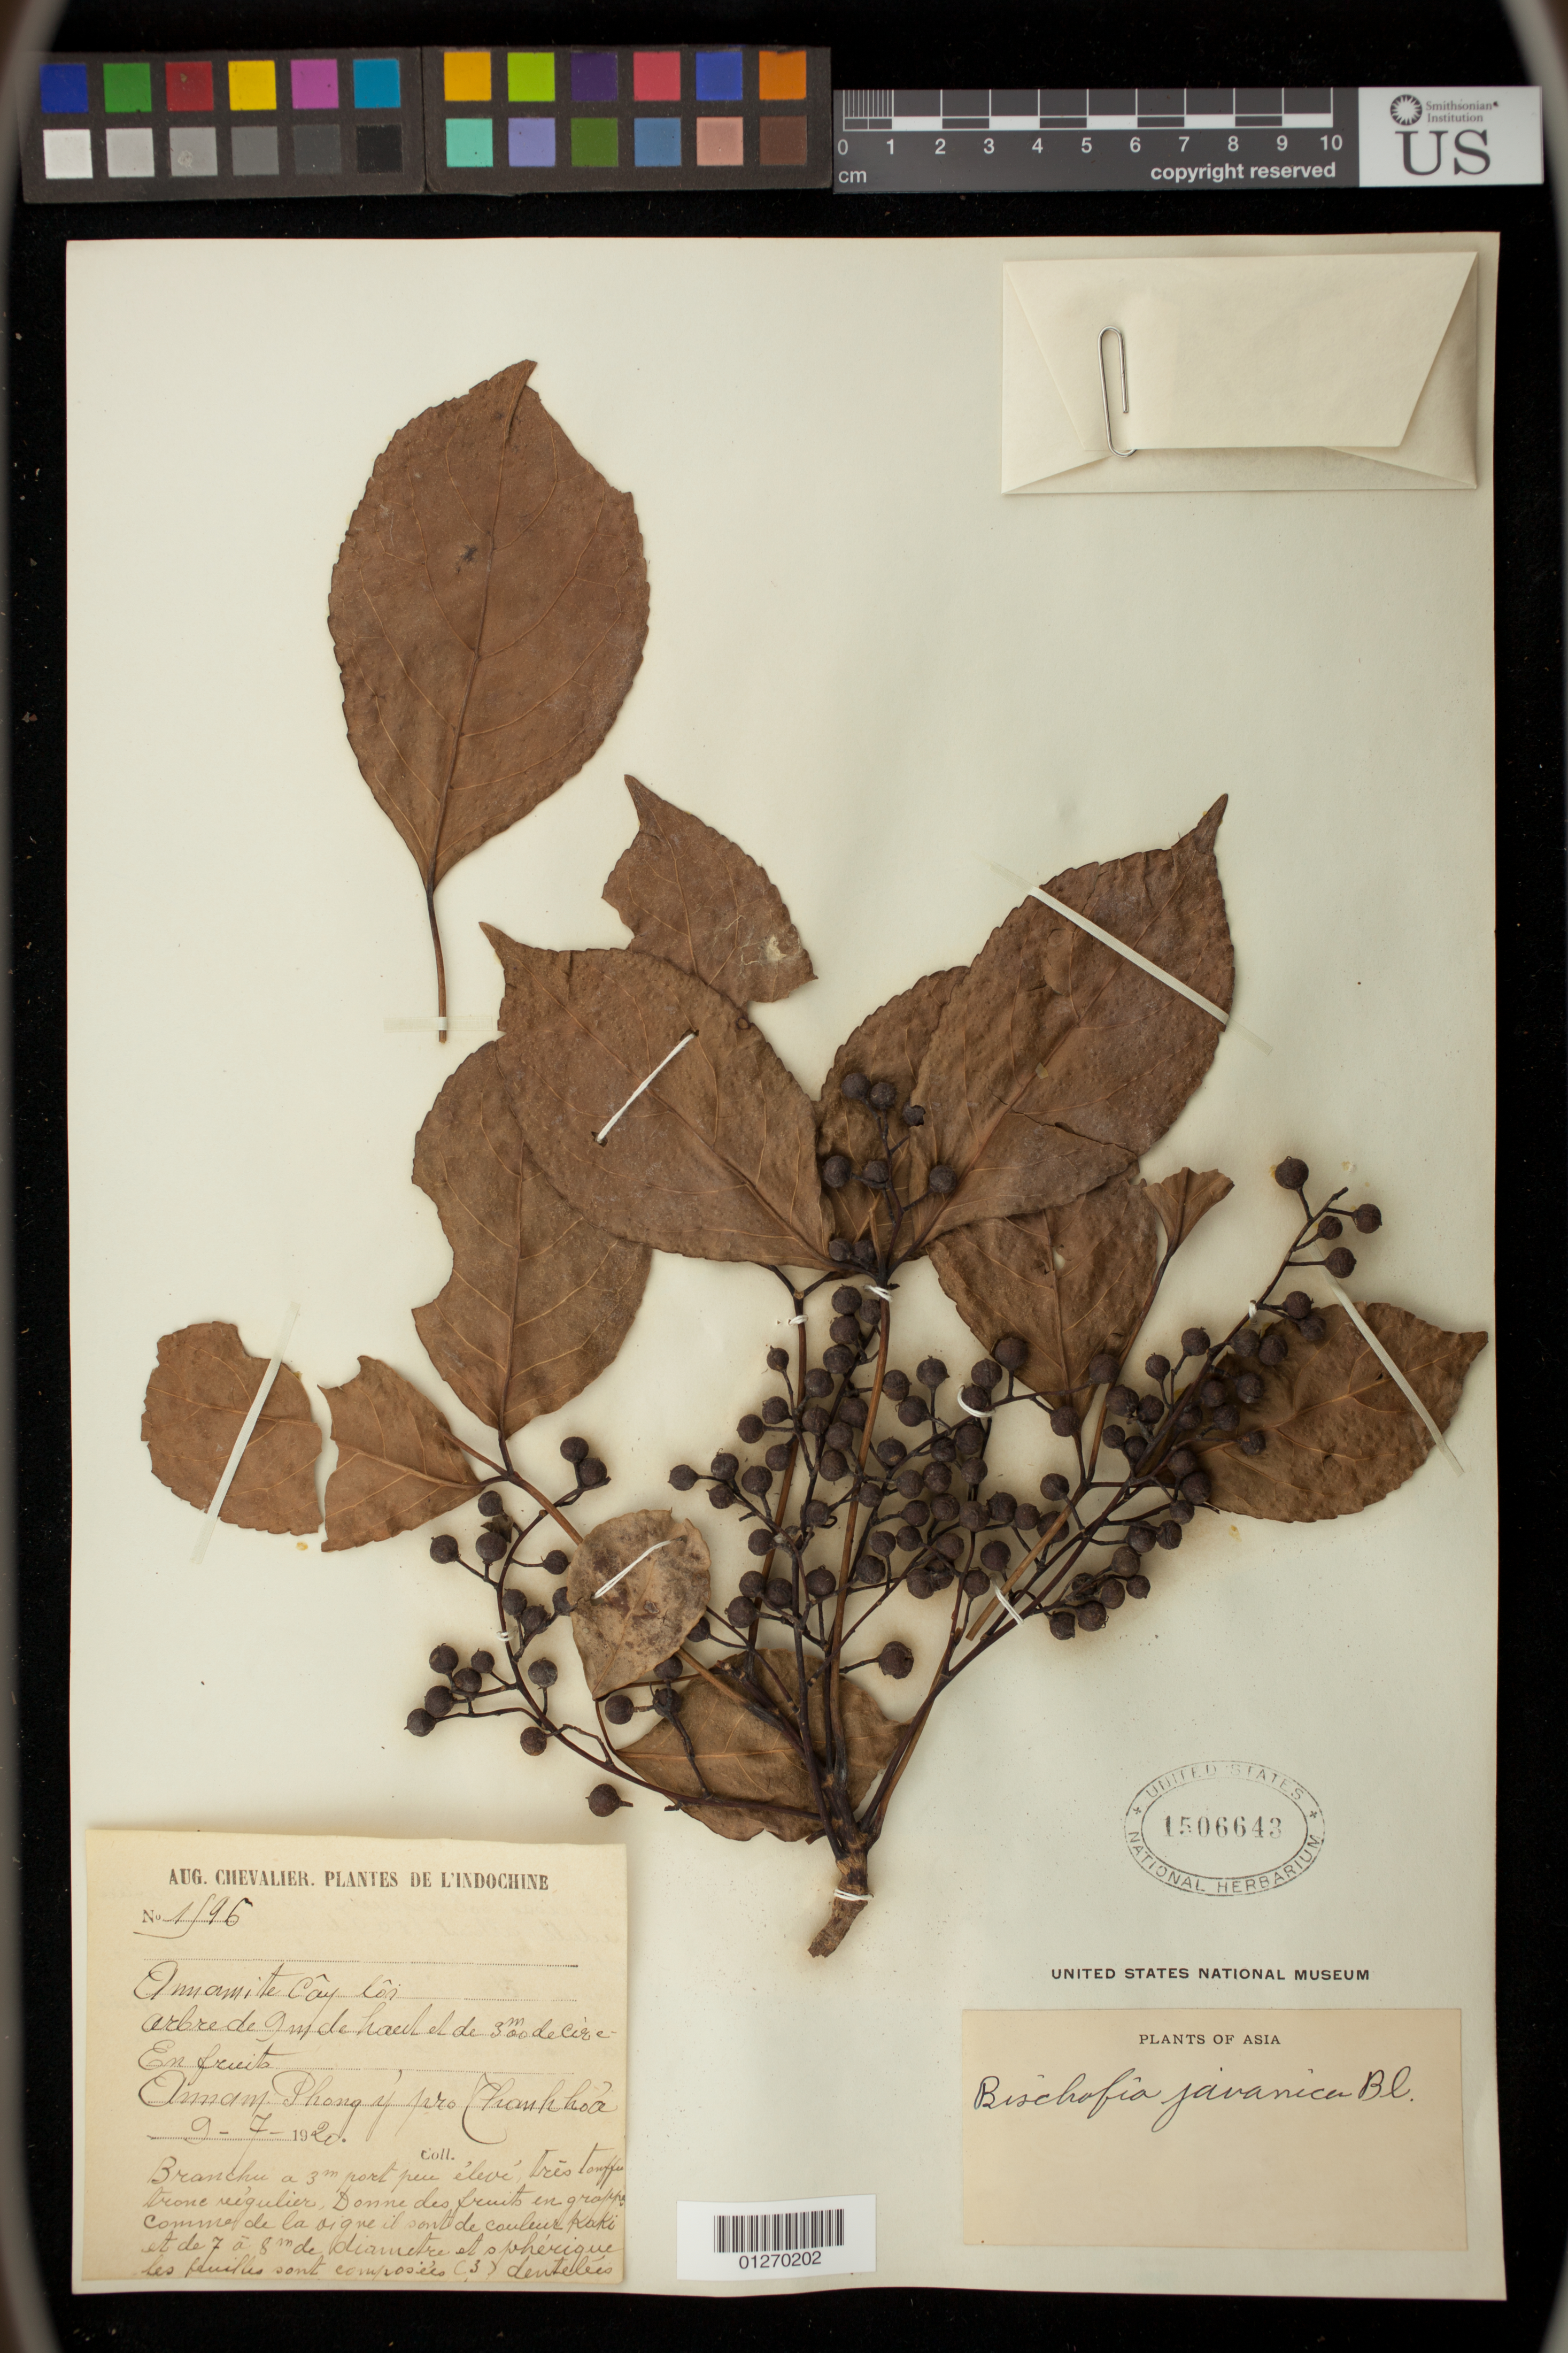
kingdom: Plantae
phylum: Tracheophyta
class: Magnoliopsida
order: Malpighiales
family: Phyllanthaceae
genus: Bischofia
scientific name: Bischofia javanica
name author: Blume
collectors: A. J. Chevalier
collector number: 1196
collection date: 1920-07-09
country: Vietnam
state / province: Thanh Hóa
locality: Annam. Phong y' pro Thanh hoa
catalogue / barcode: US 1506643